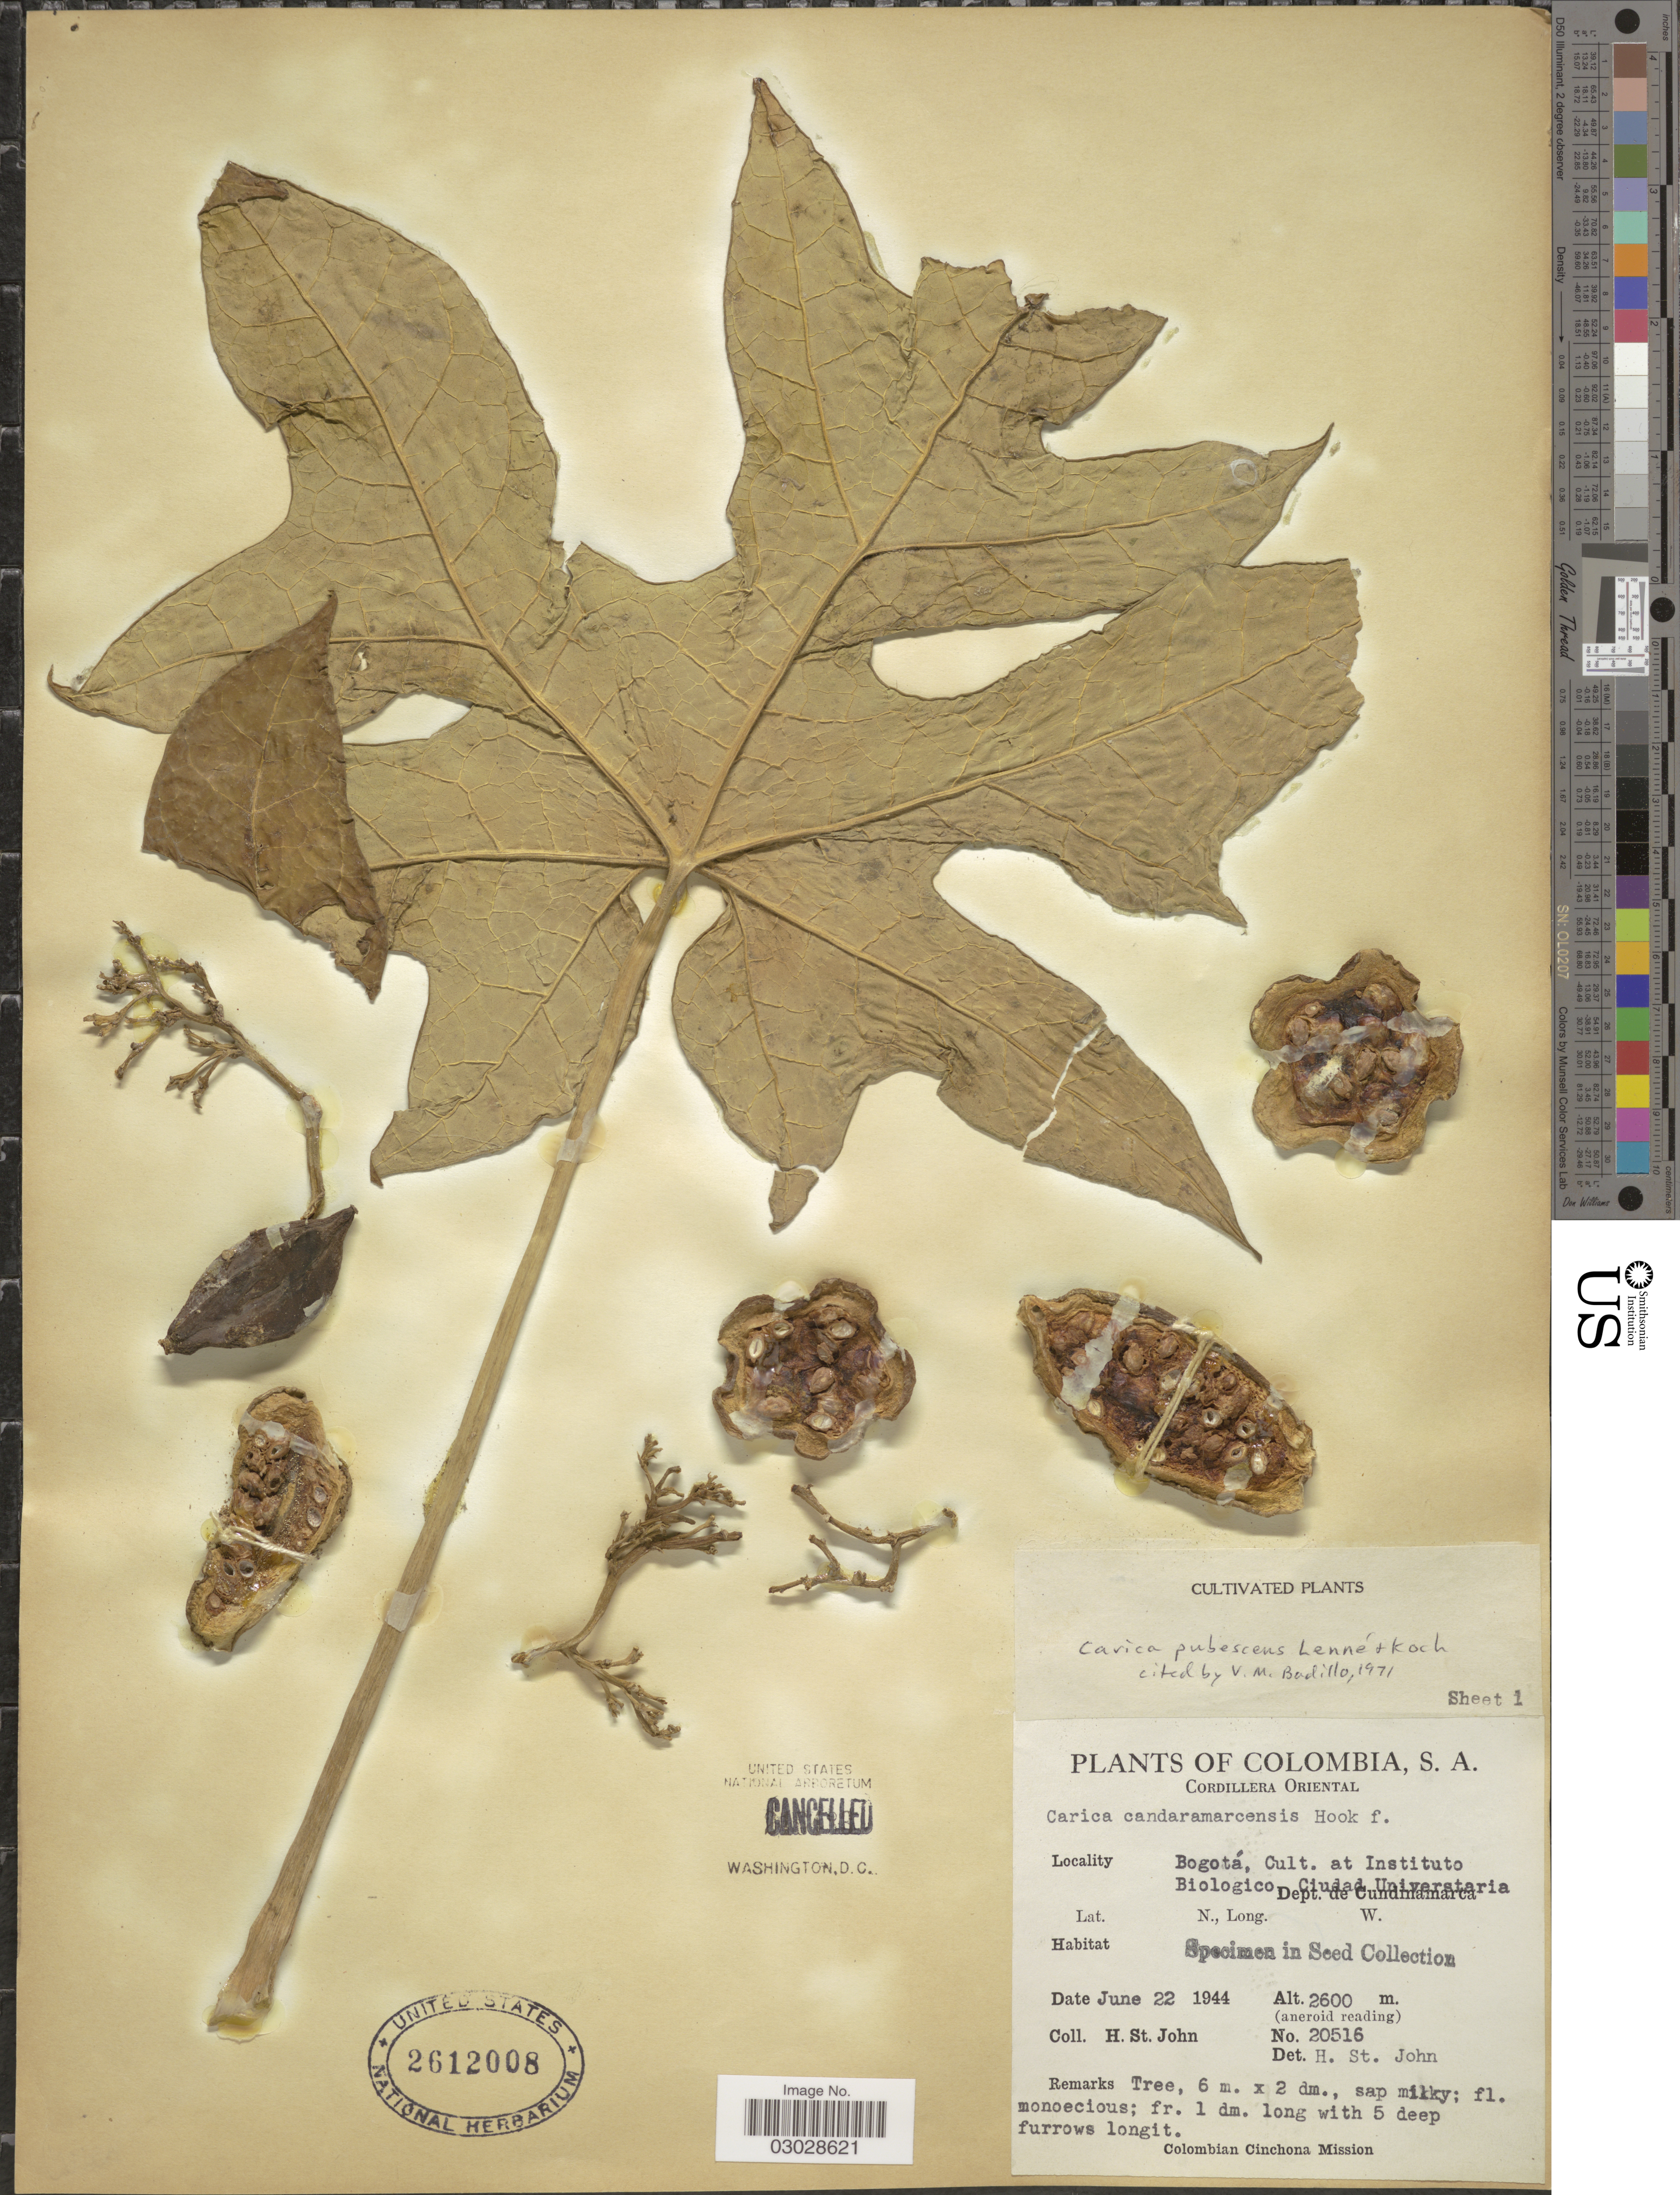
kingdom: Plantae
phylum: Tracheophyta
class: Magnoliopsida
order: Brassicales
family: Caricaceae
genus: Vasconcellea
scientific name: Vasconcellea pubescens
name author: A. DC.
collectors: H. St. John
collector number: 20516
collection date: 1944-06-22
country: Colombia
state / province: Cundinamarca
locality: Cordillera Oriental, Bogotá, Cult. at Instituto Biologico Ciudad Universtaria, Dept. de Cundinamarca.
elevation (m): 2600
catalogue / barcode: US 2612008